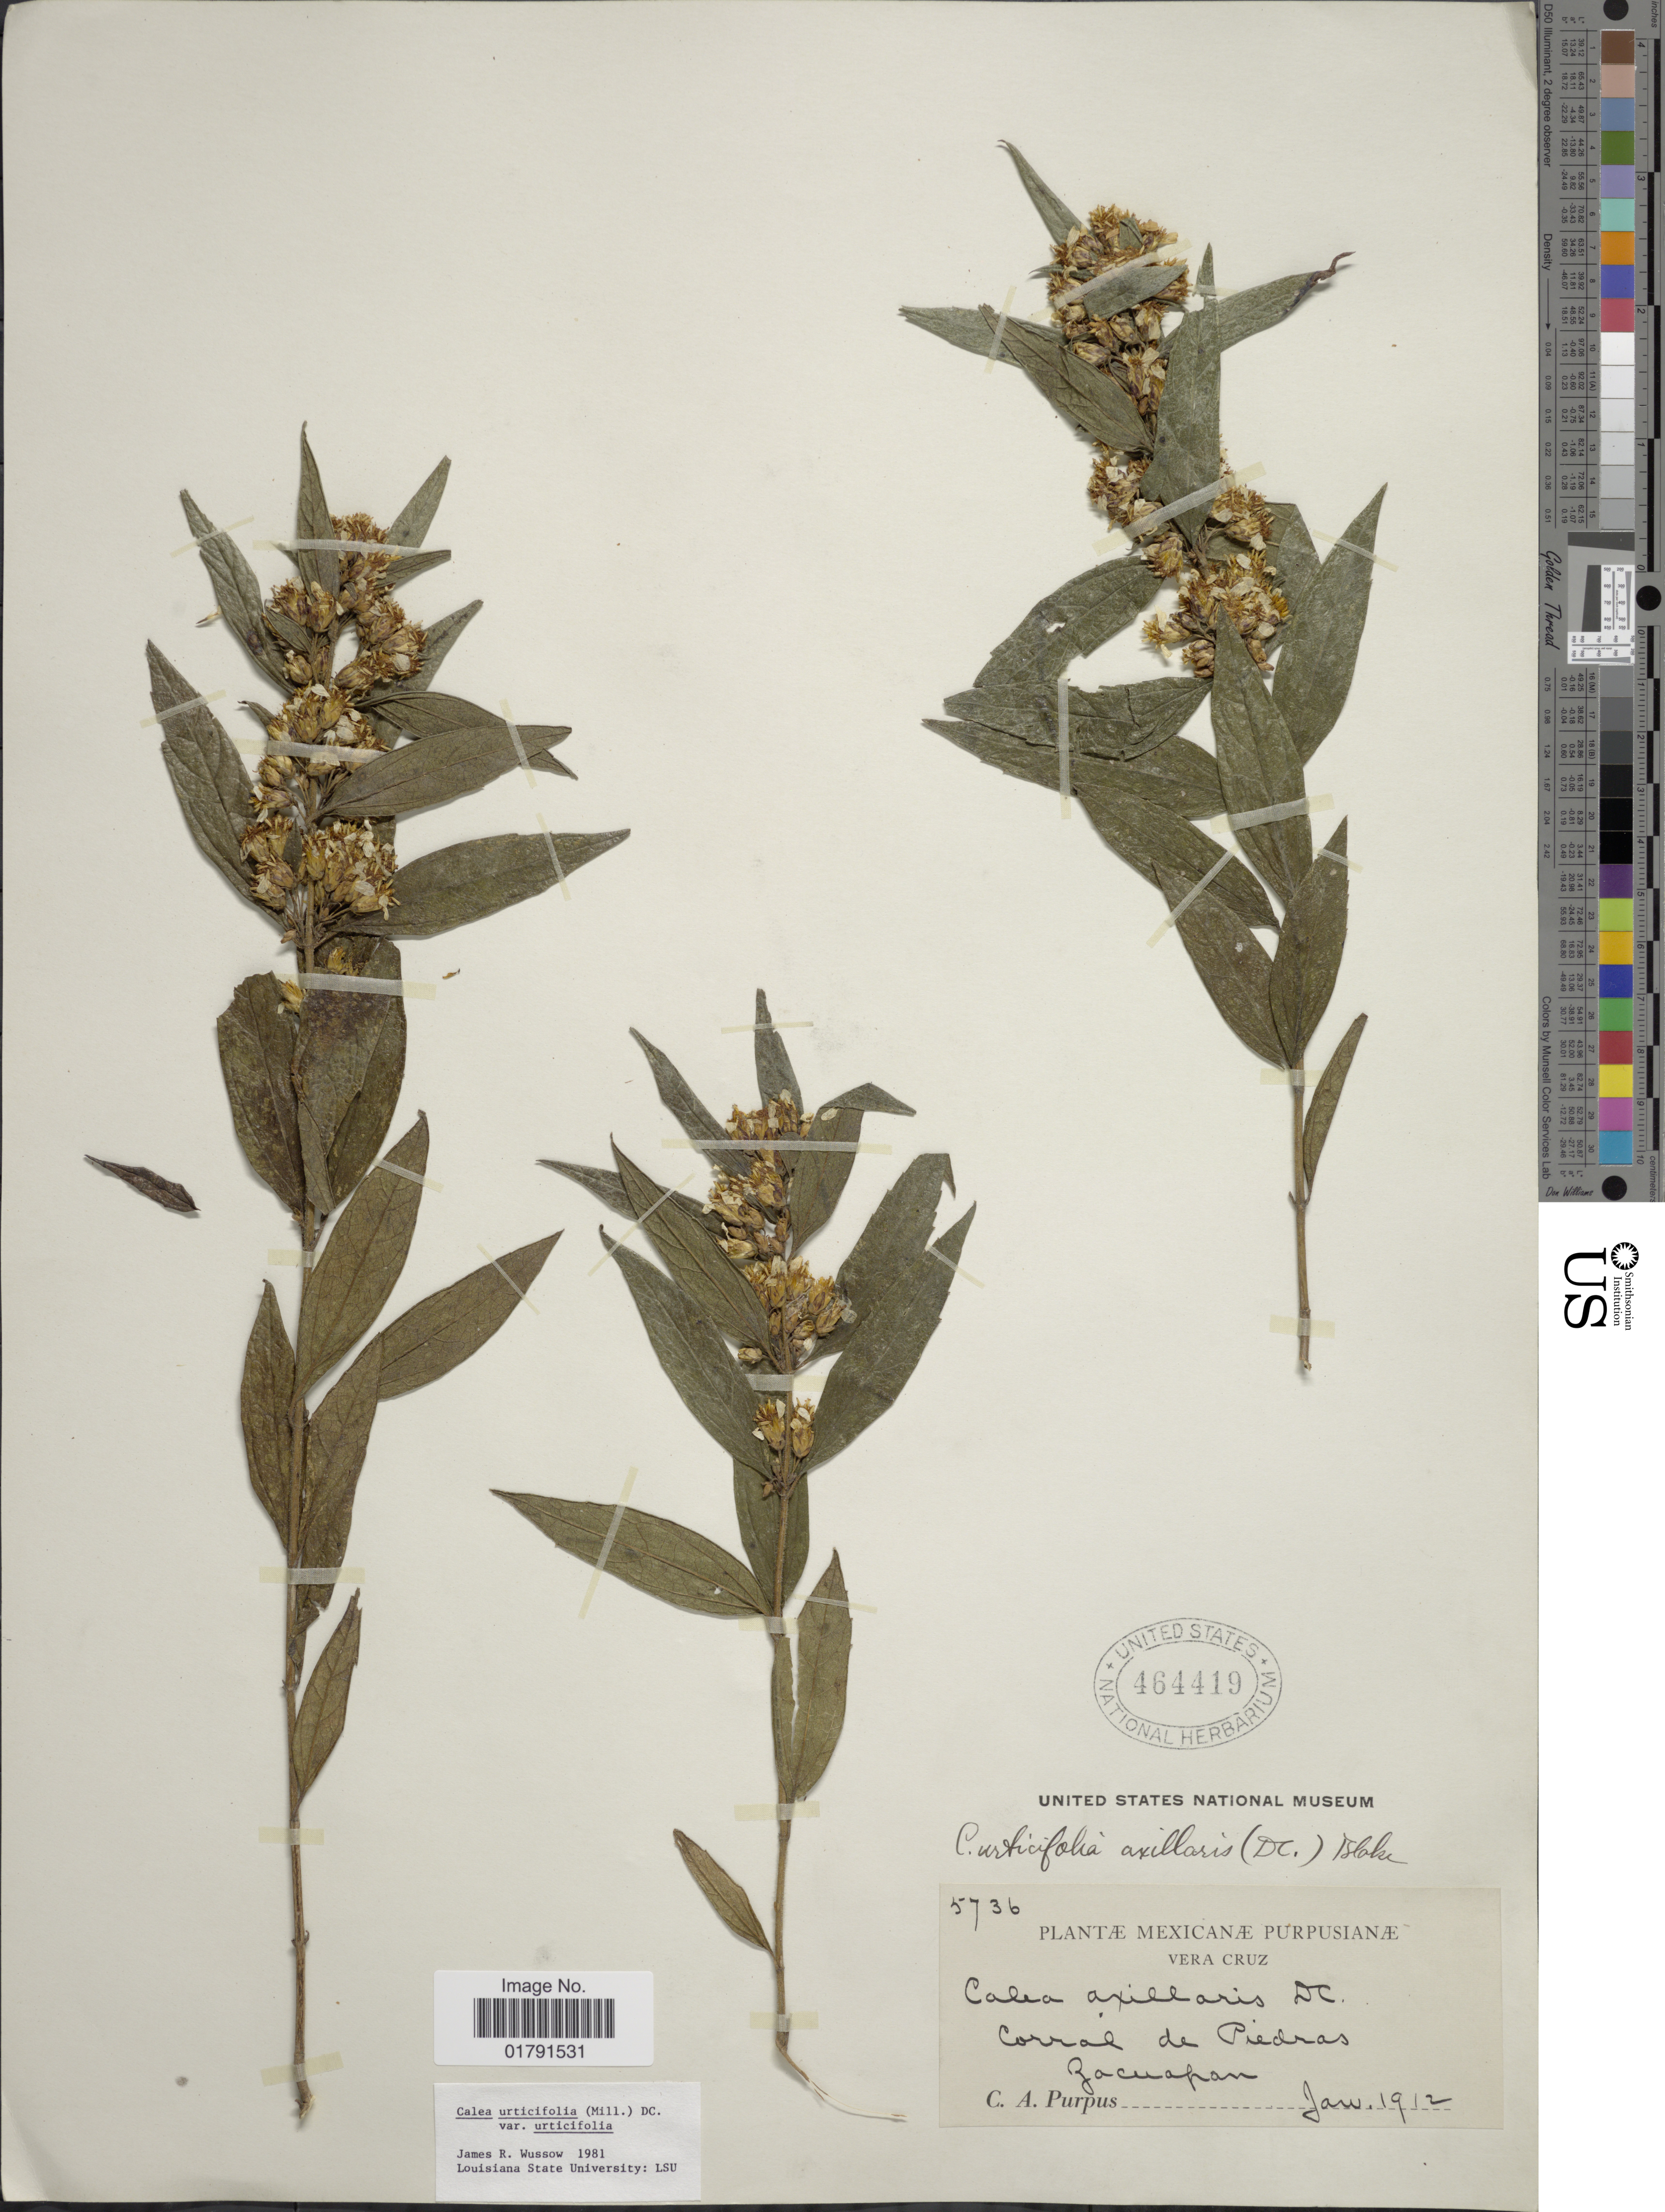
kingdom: Plantae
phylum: Tracheophyta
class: Magnoliopsida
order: Asterales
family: Asteraceae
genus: Calea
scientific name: Calea urticifolia var. urticifolia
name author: (Mill.) DC.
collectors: C. A. Purpus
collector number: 5736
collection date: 1912-01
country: Mexico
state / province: Veracruz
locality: Vera Cruz, Corral de Piedras, Zacuapan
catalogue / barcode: US 464419